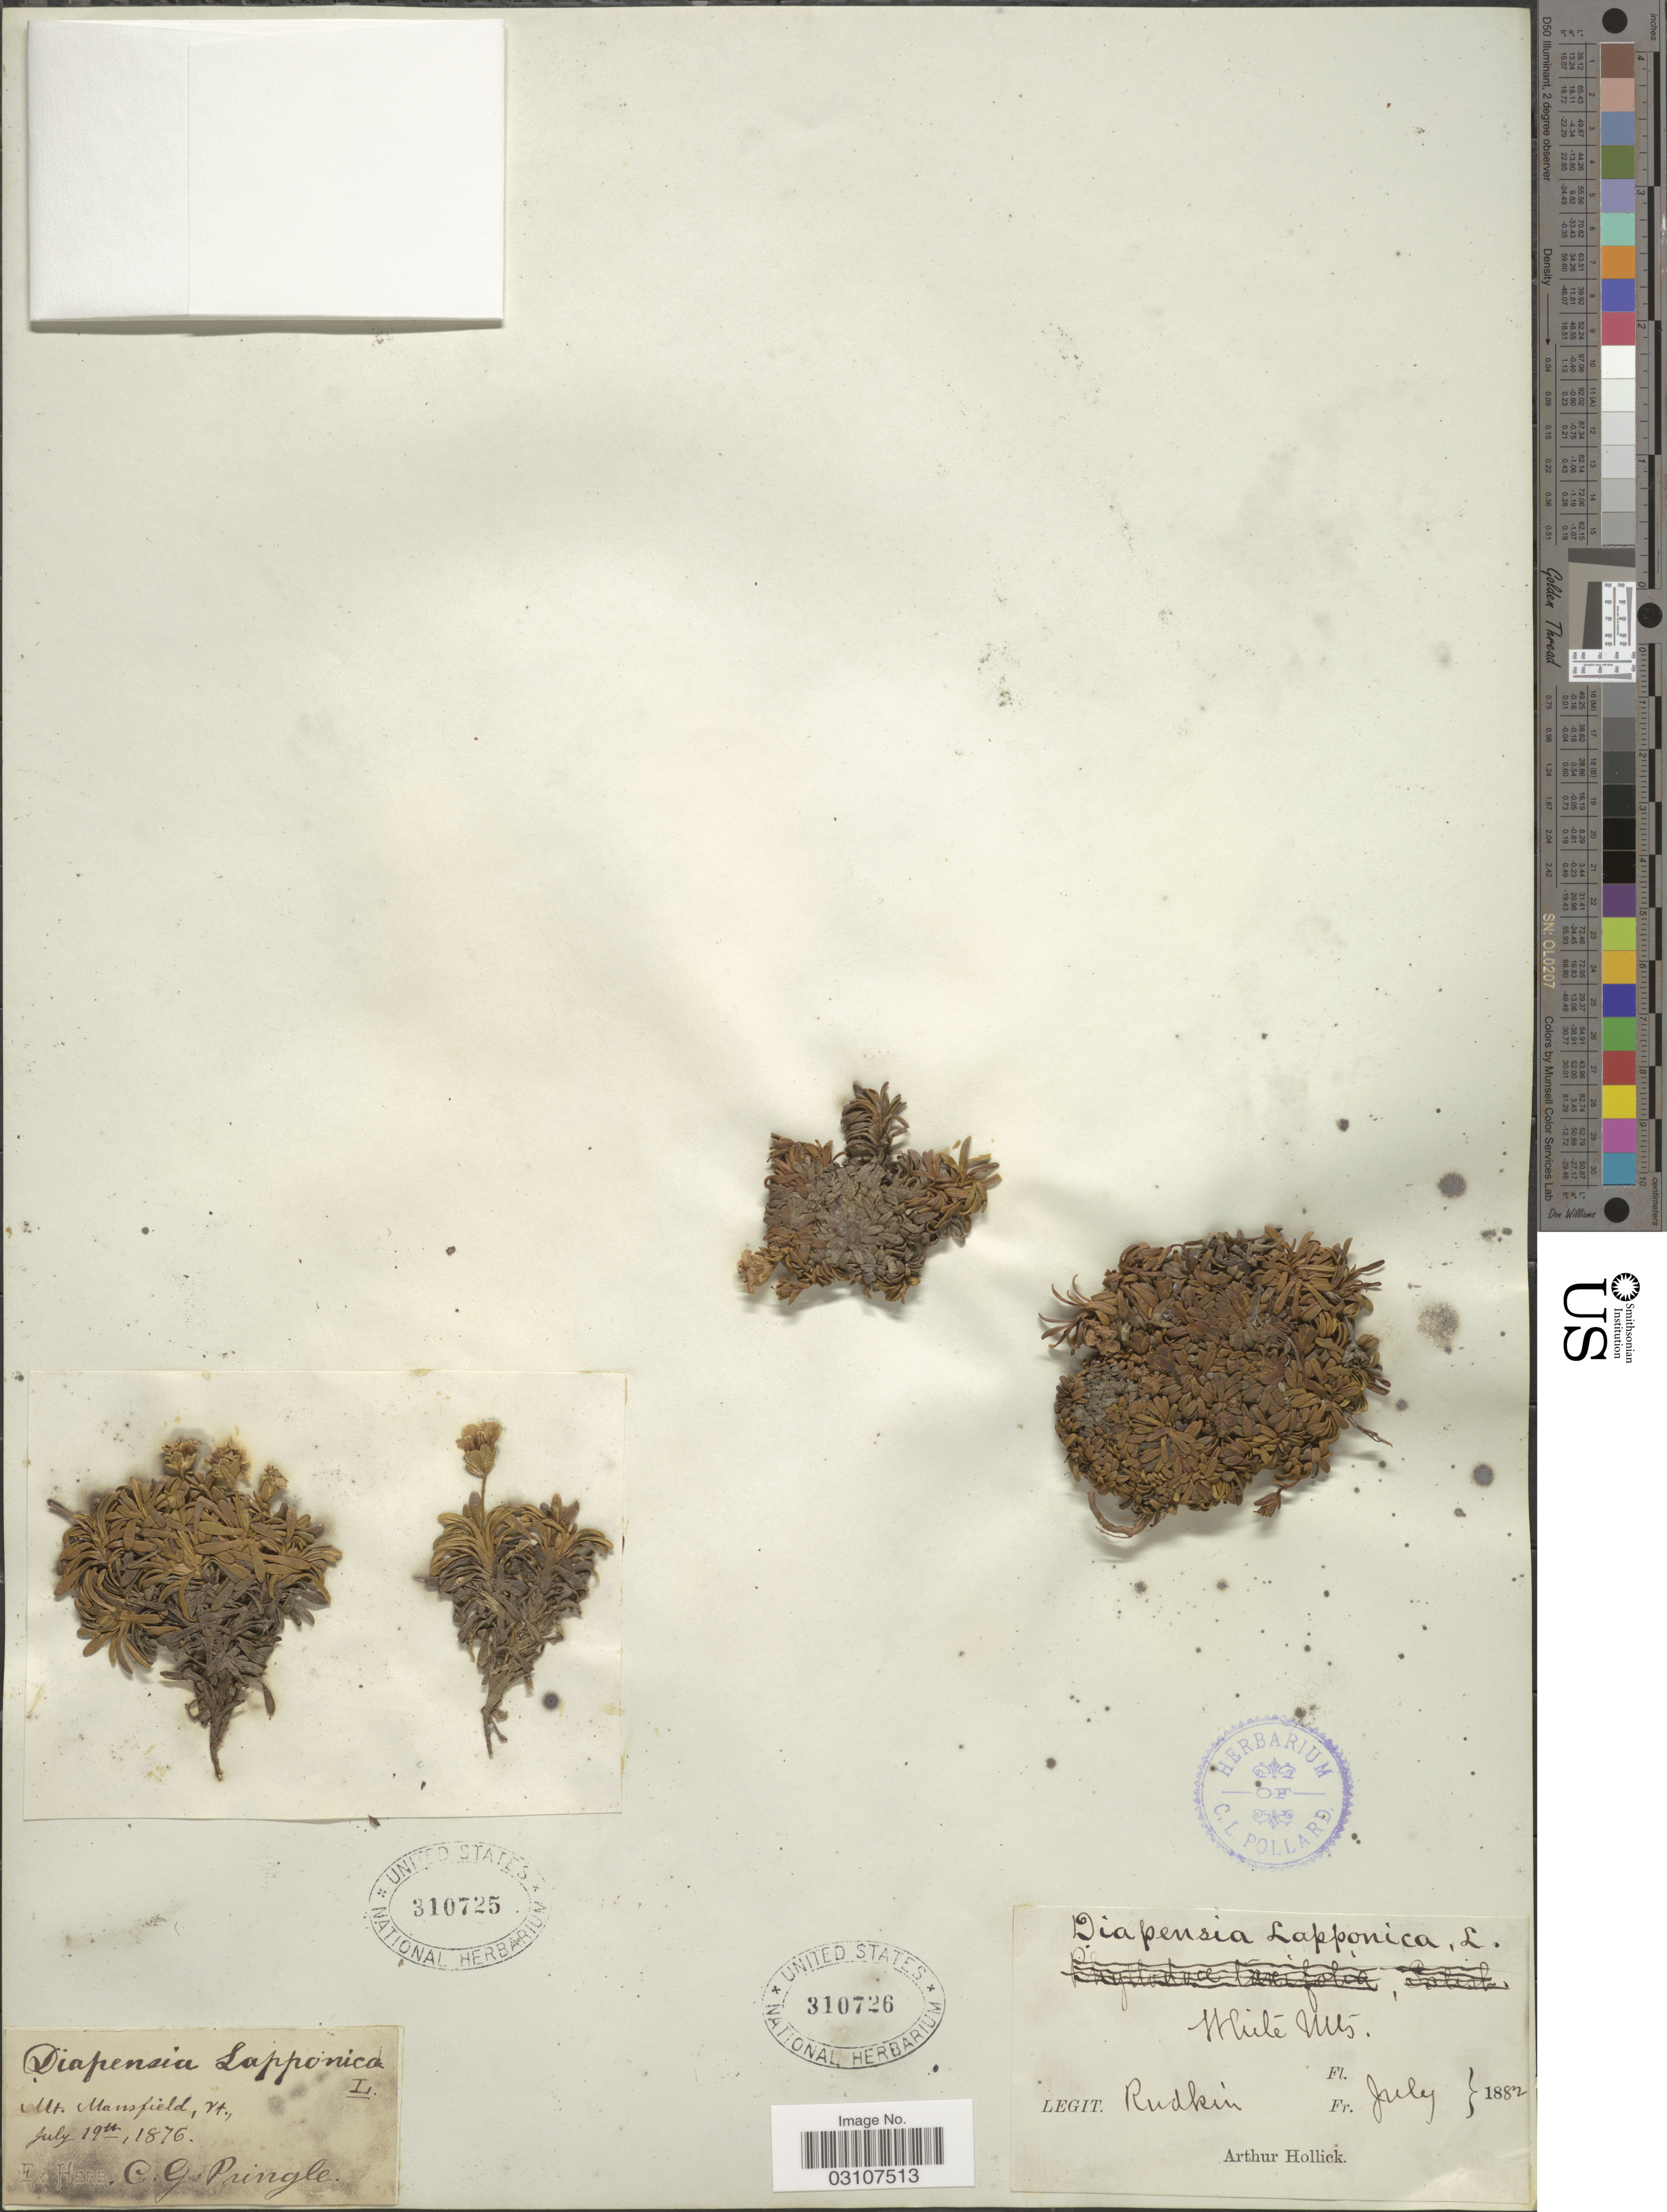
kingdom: Plantae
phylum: Tracheophyta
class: Magnoliopsida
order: Ericales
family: Diapensiaceae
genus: Diapensia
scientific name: Diapensia lapponica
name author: L.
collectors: ex herb. C. G. Pringle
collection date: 1876-07-19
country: United States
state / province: Vermont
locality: Mt. Mansfield.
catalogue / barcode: US 310725